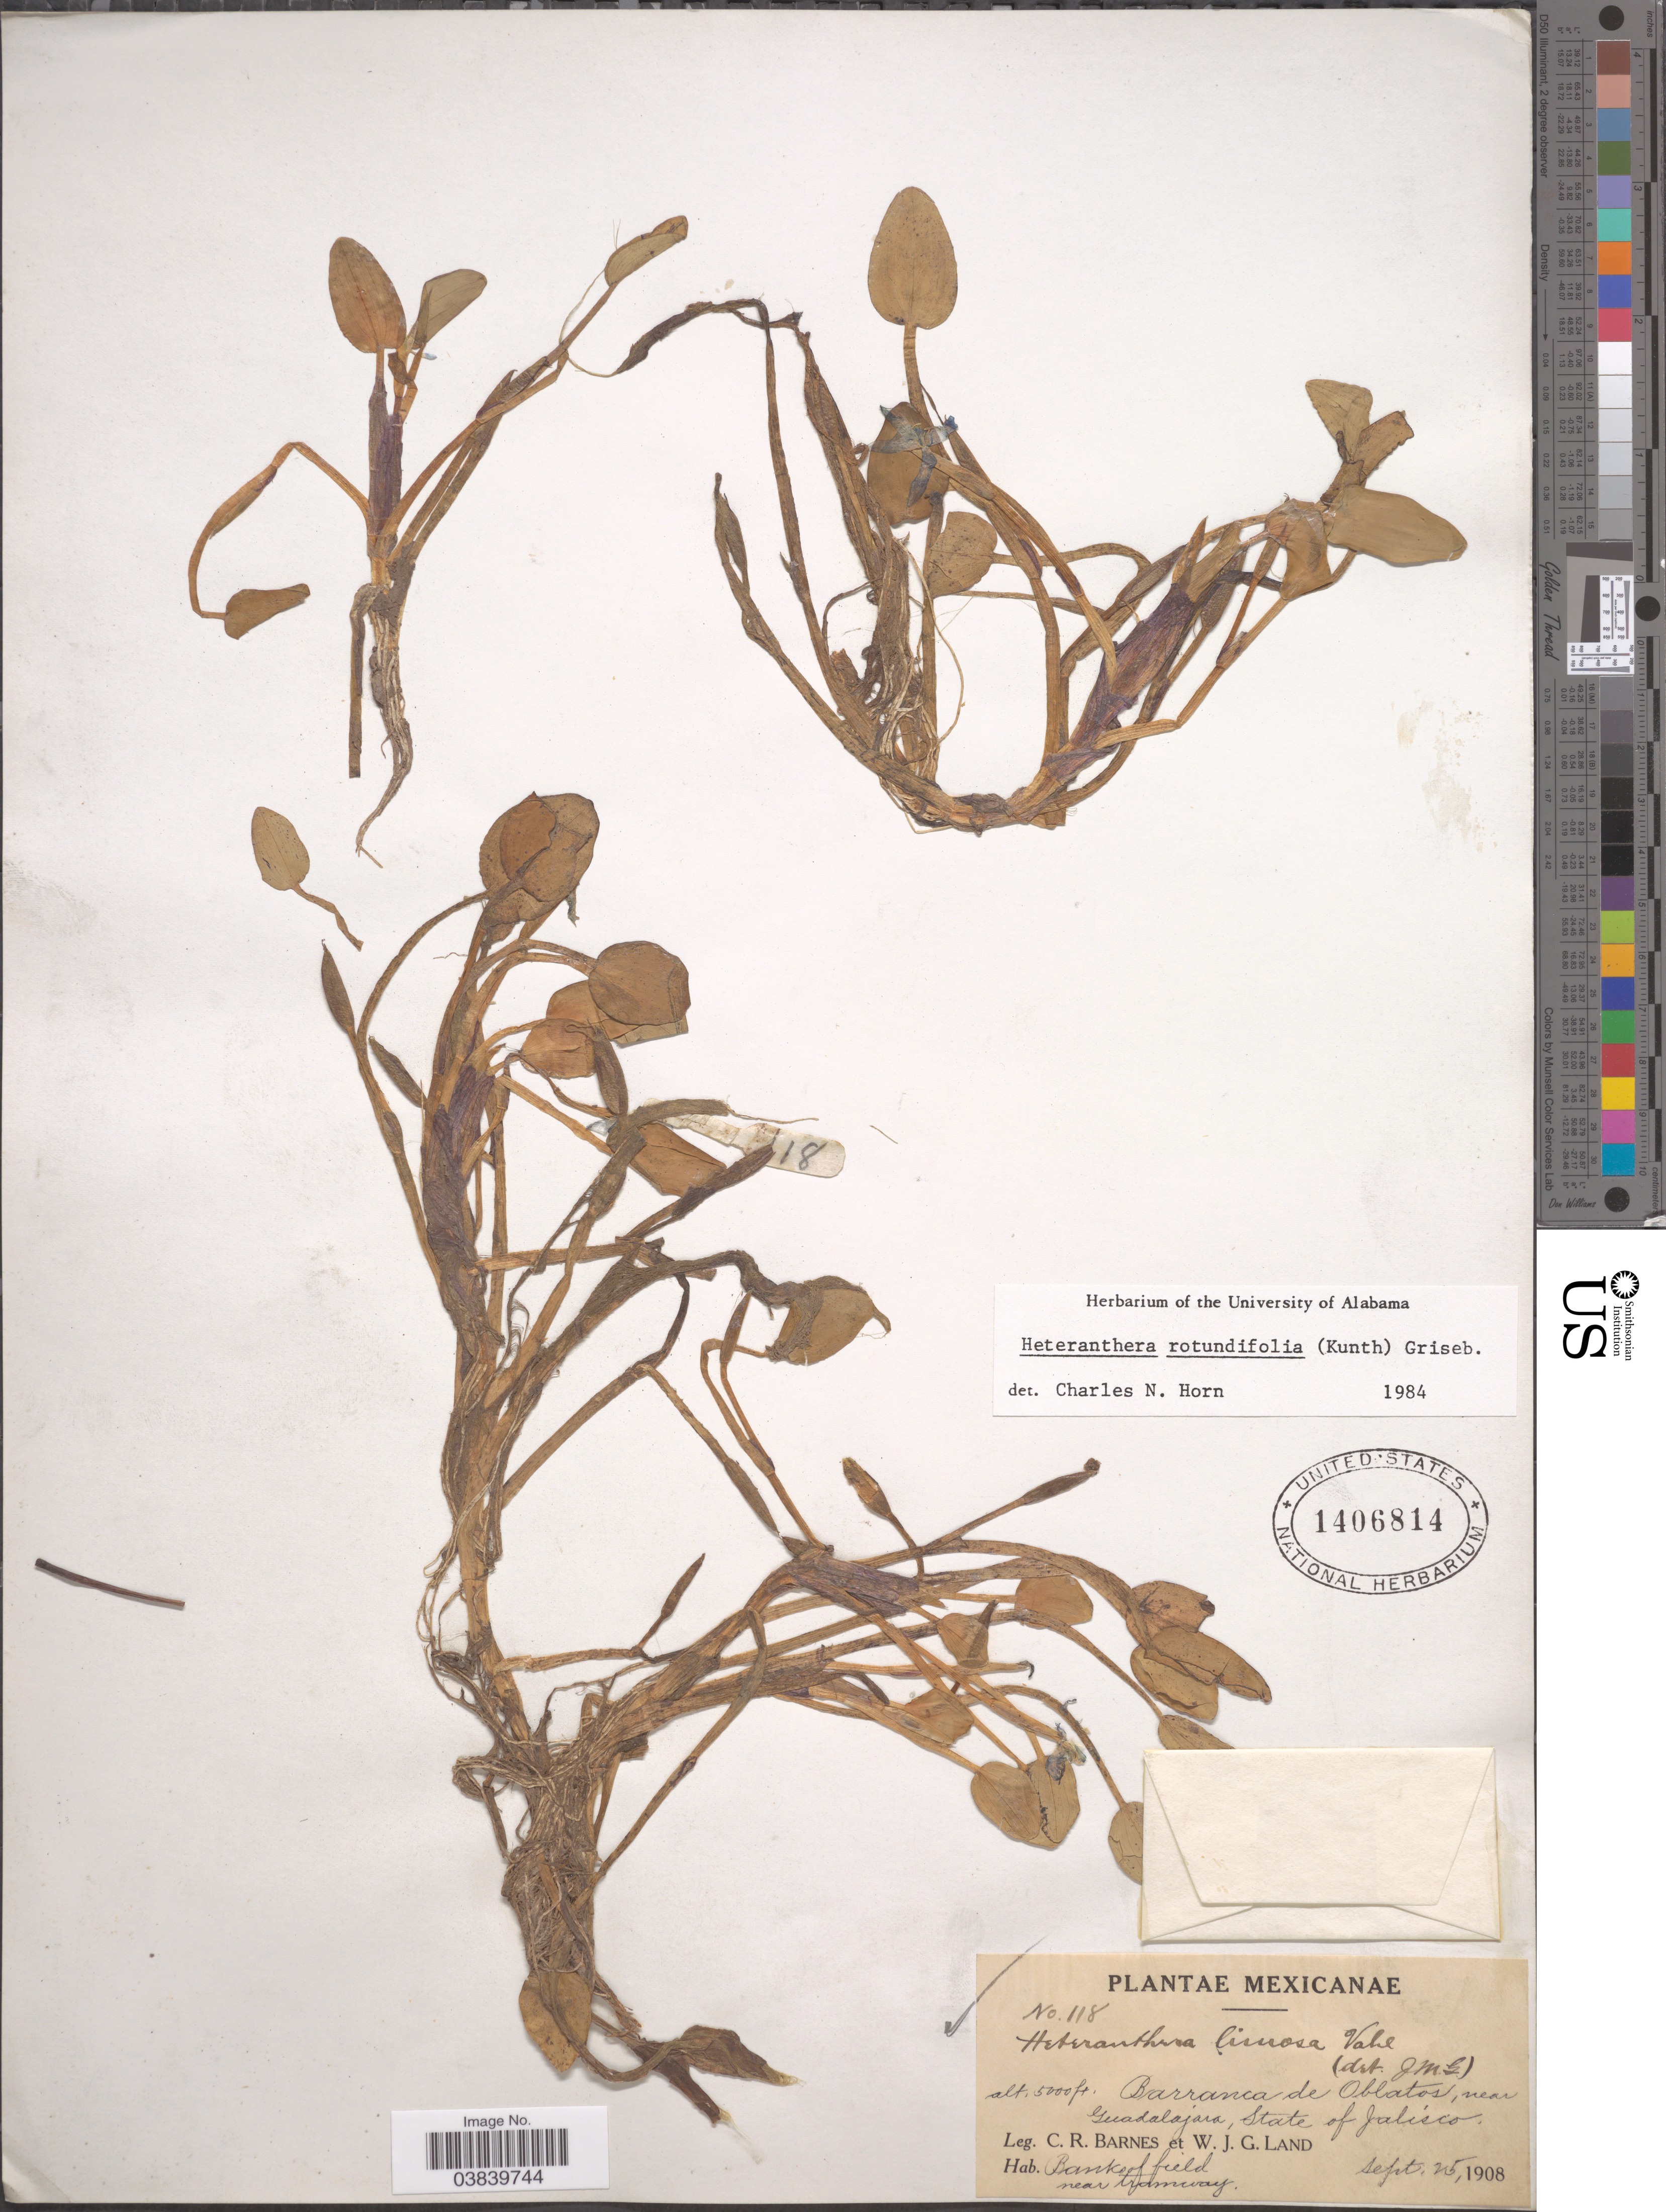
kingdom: Plantae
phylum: Tracheophyta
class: Liliopsida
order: Commelinales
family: Pontederiaceae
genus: Heteranthera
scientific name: Heteranthera rotundifolia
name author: (Kunth) Griseb.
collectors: C. R. Barnes & W. J. G. Land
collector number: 118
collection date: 1908-09-25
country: Mexico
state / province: Jalisco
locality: Barranca de Oblatos, near Guadalajara.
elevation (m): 1524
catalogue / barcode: US 1406814